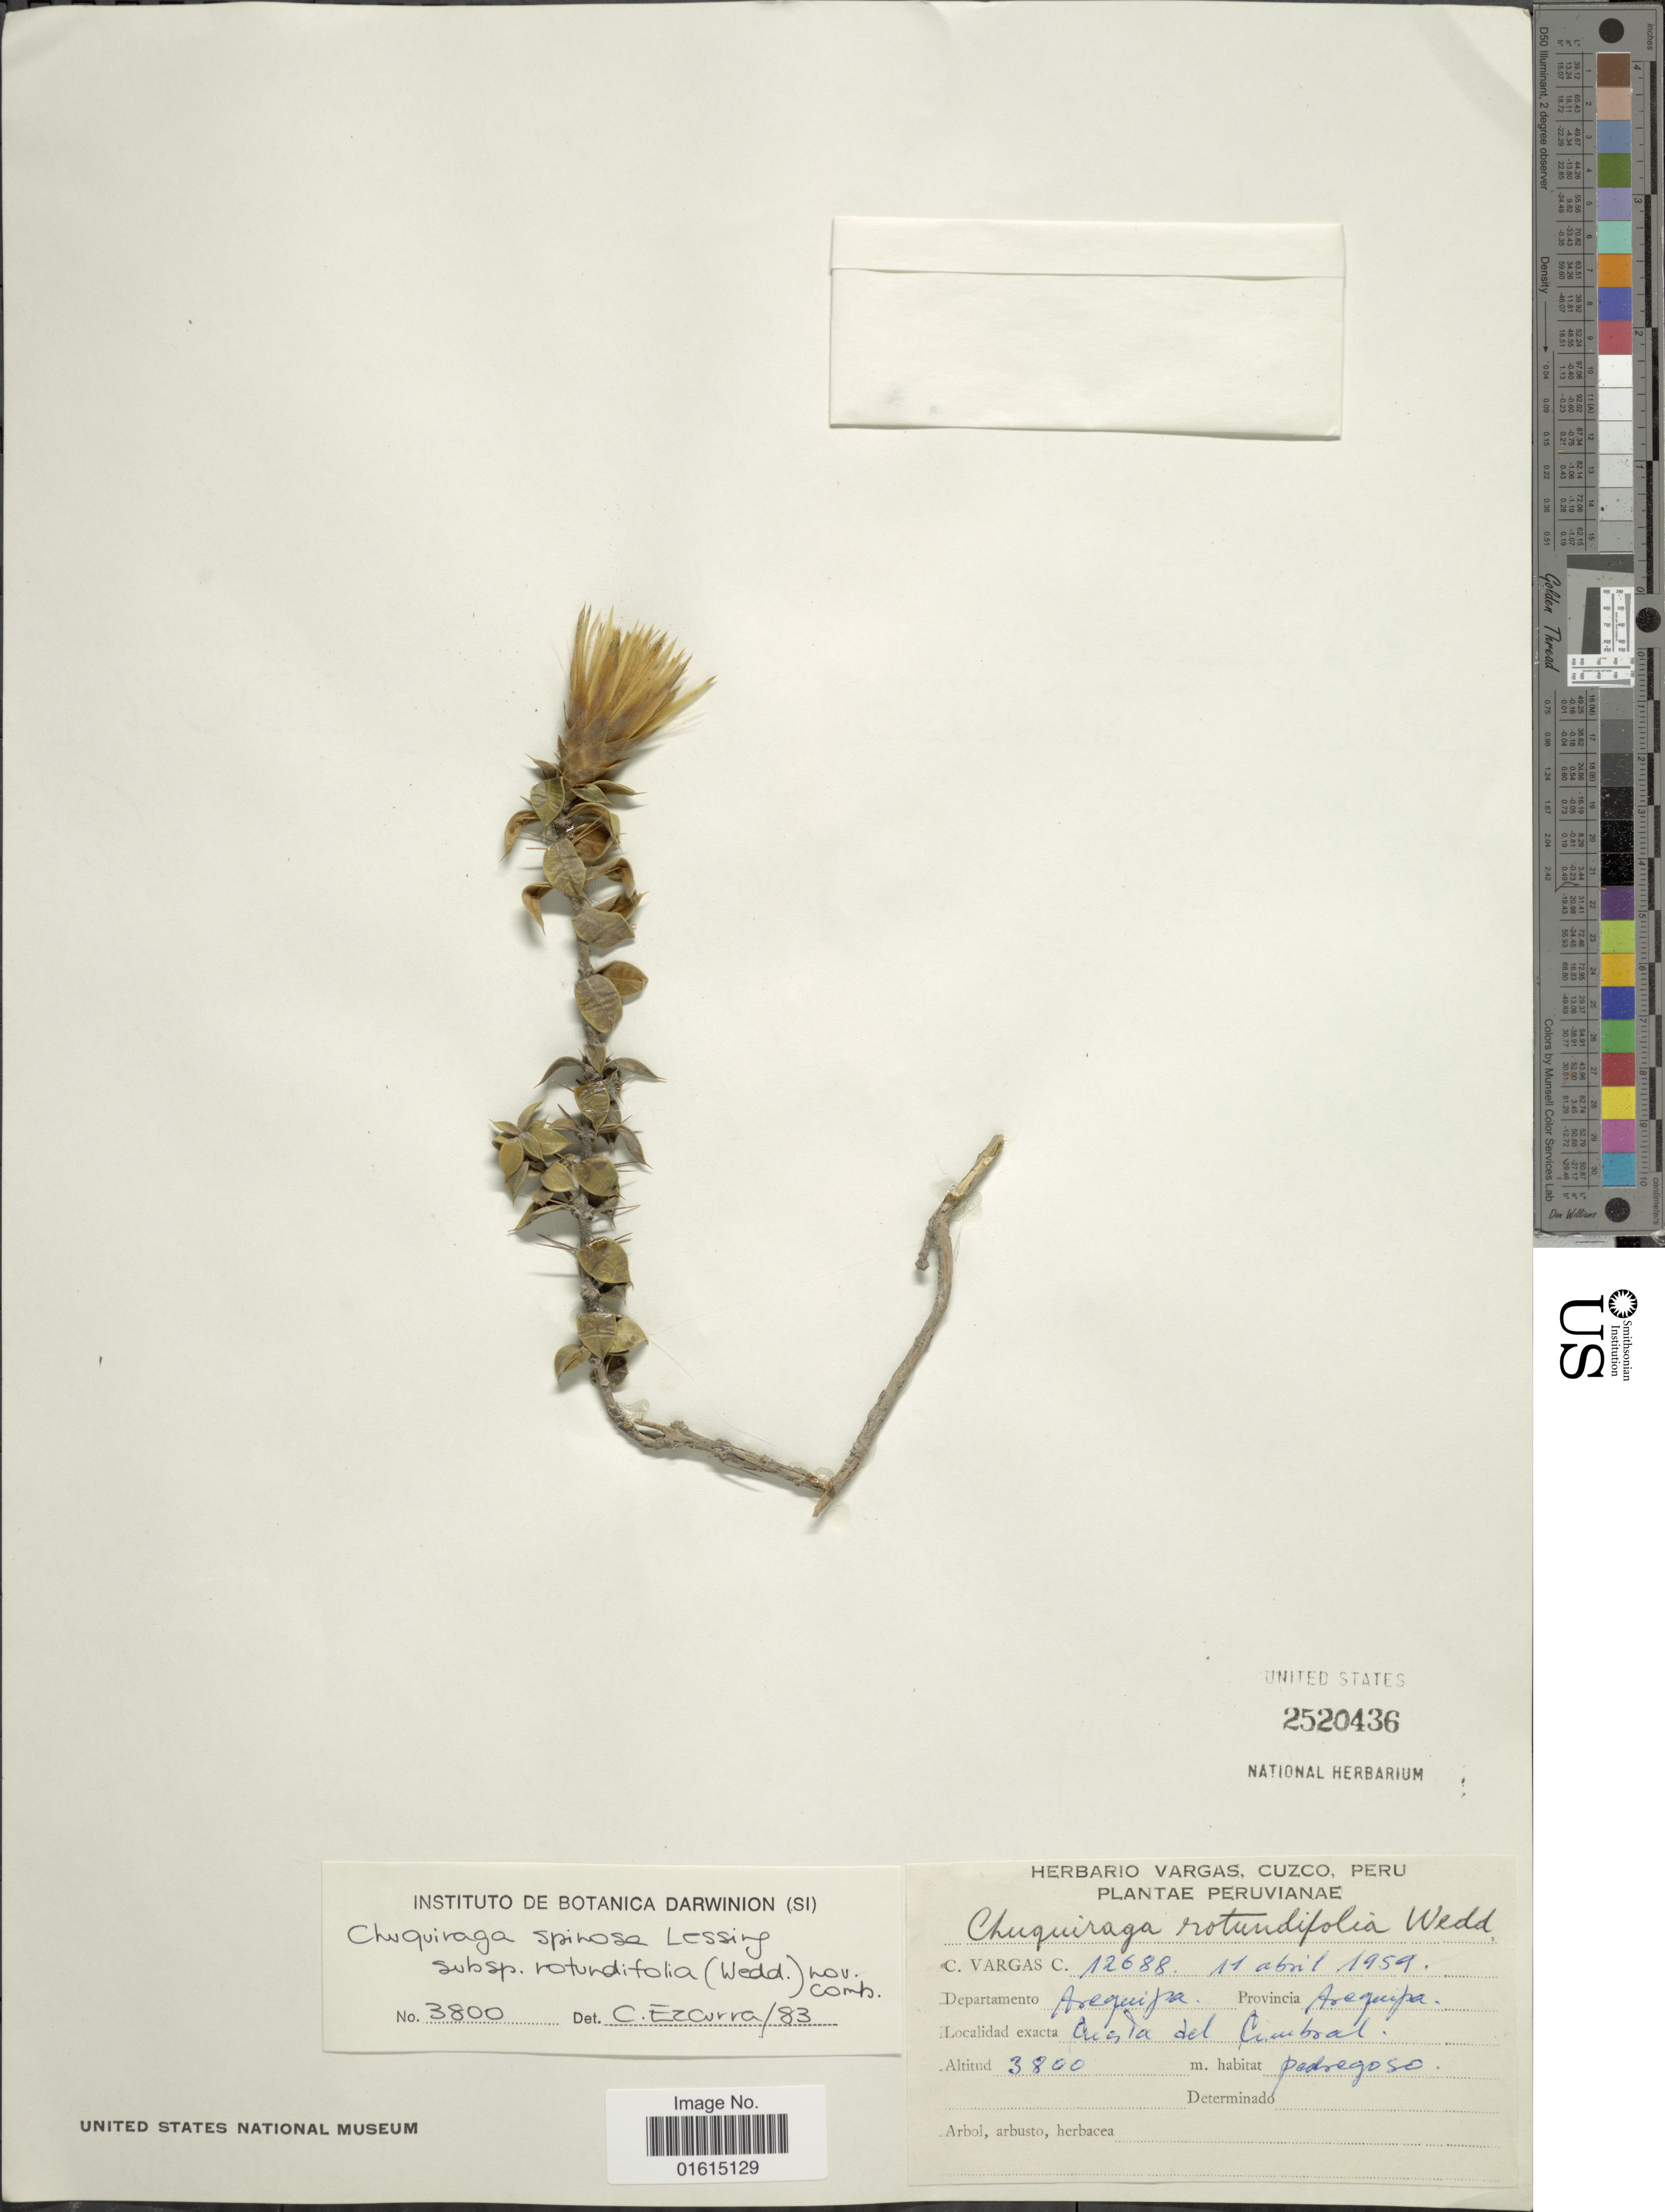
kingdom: Plantae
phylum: Tracheophyta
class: Magnoliopsida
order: Asterales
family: Asteraceae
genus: Chuquiraga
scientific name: Chuquiraga spinosa subsp. rotundifolia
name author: (Wedd.) C. Ezcurra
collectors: C. Vargas Calderón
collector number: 12688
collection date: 1959-04-11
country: Peru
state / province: Arequipa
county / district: Arequipa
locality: Cuesta del Cimbral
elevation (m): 3800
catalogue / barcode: US 2520436